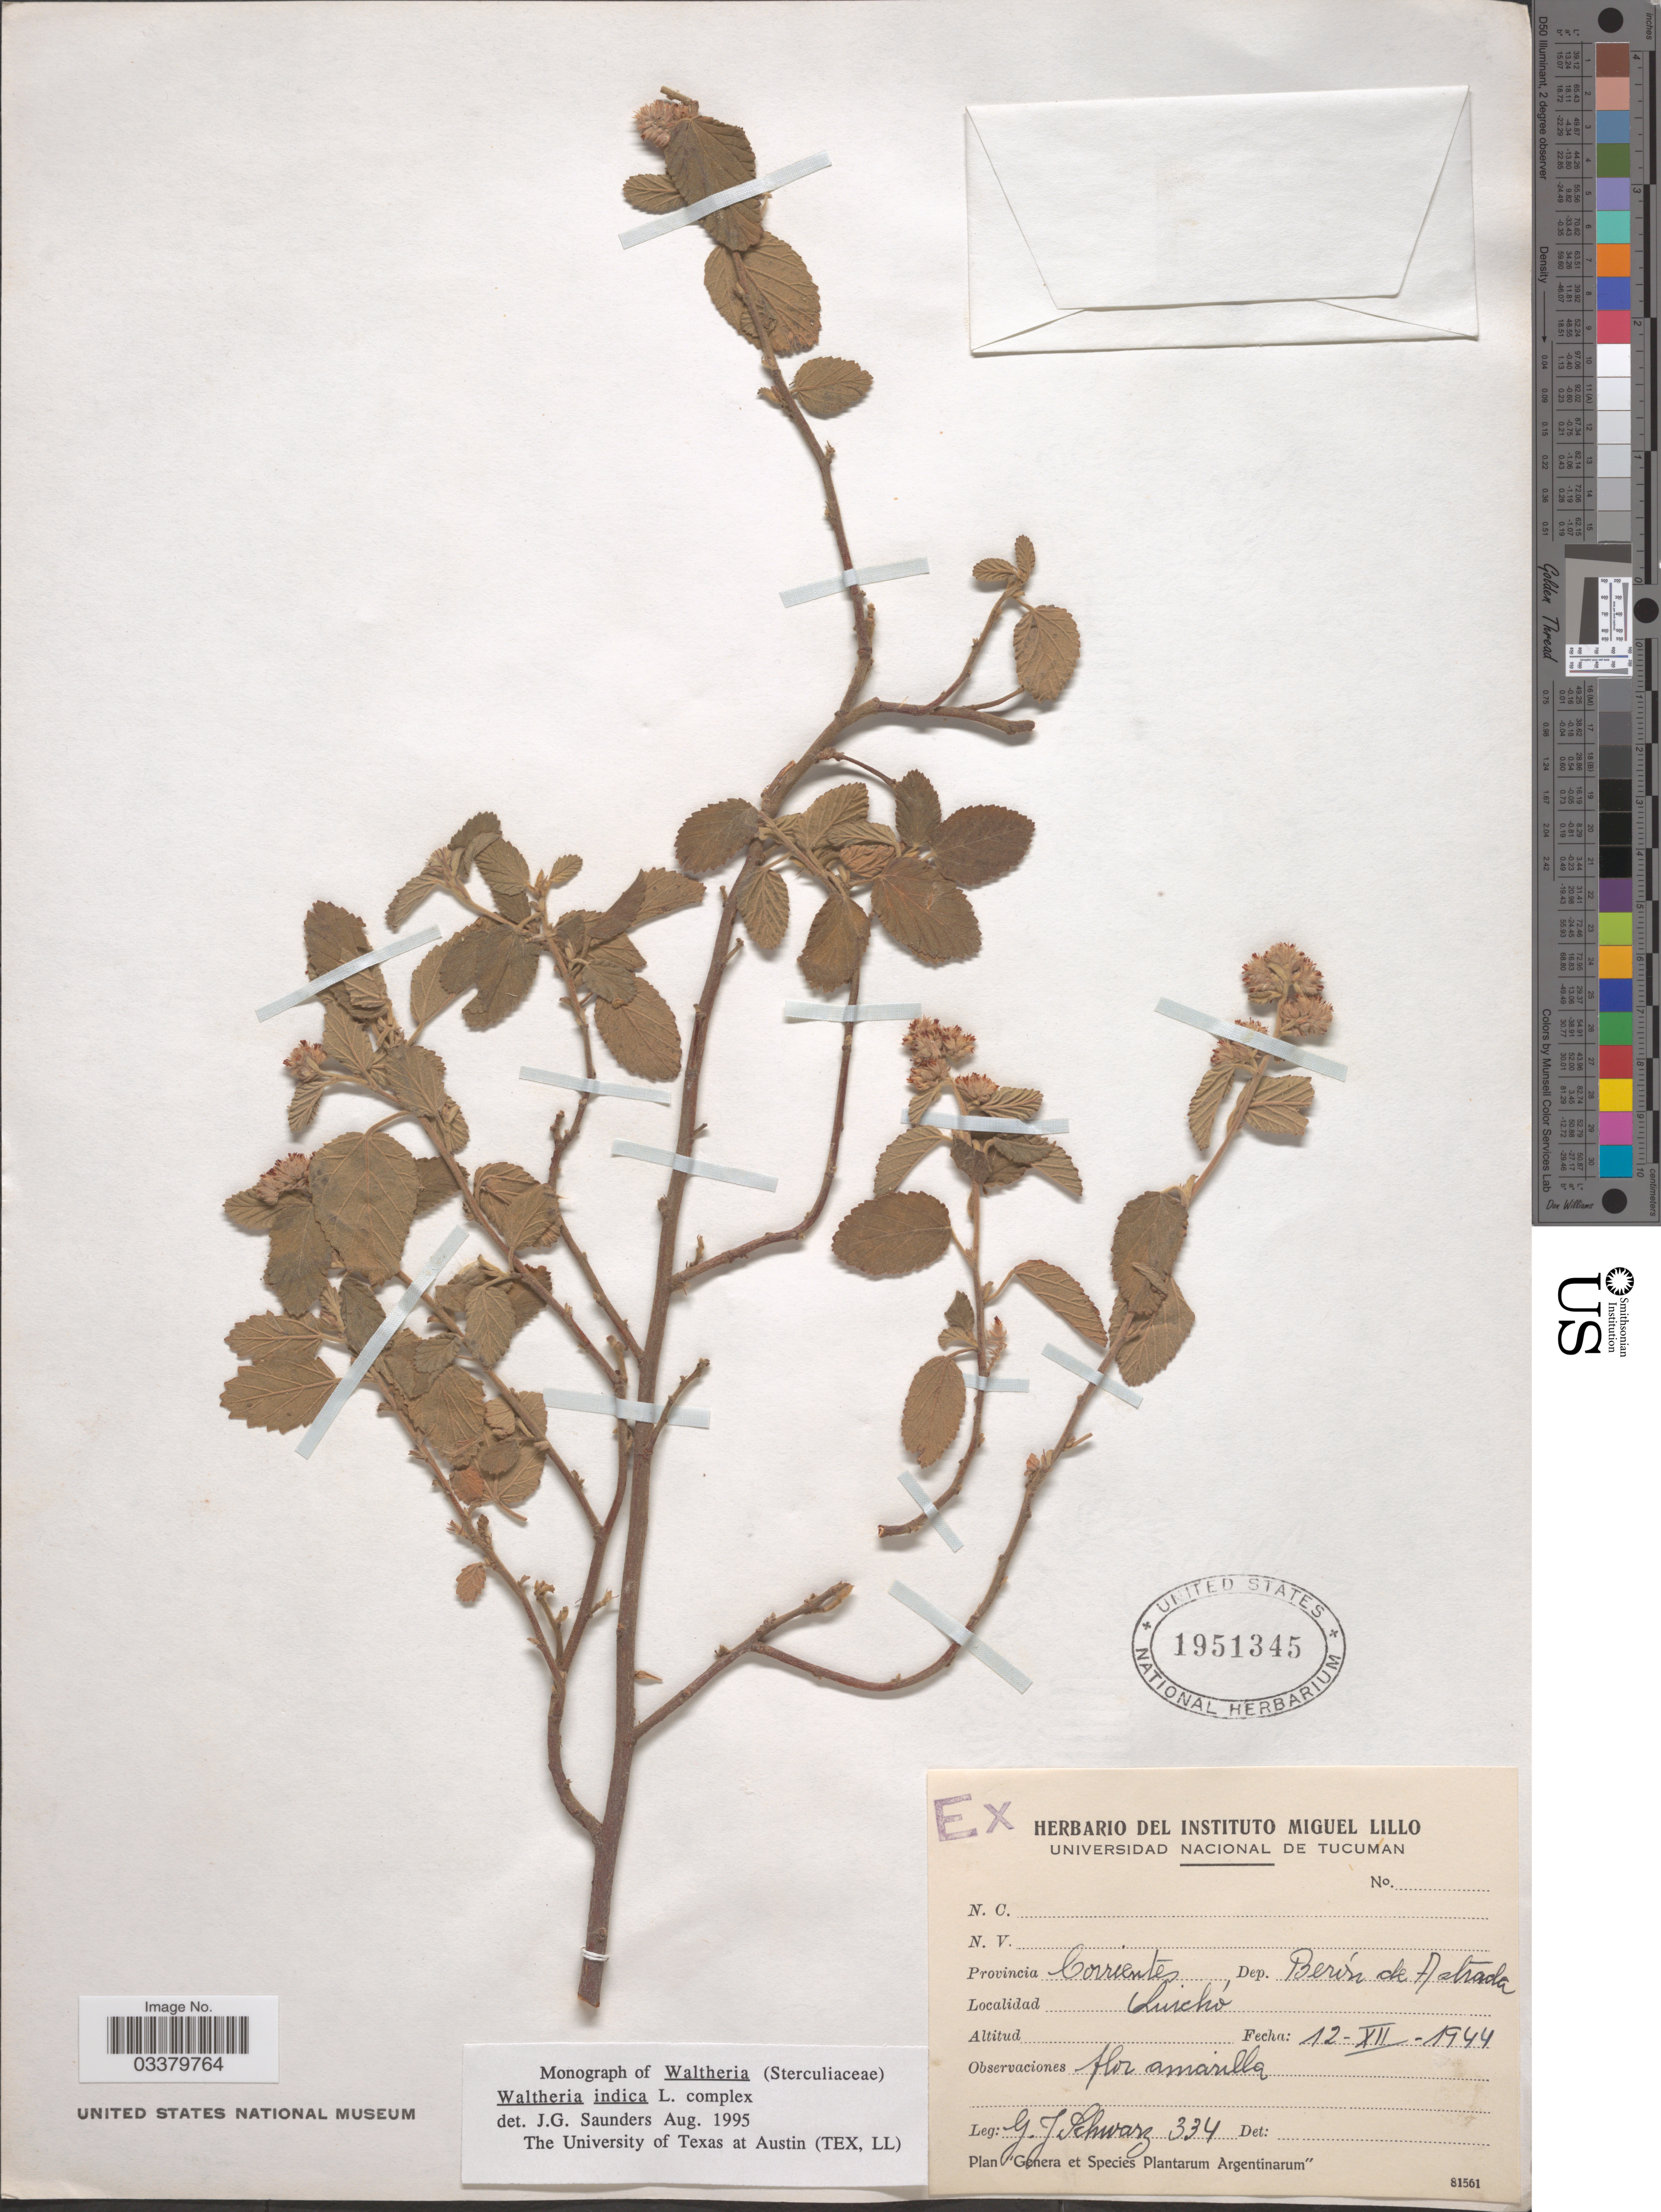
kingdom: Plantae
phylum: Tracheophyta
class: Magnoliopsida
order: Malvales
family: Malvaceae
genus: Waltheria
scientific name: Waltheria indica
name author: L.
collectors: G. J. Schwarz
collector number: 334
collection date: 1944-12-12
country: Argentina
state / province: Corrientes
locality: Dep. Berón de Astrada, Quichó..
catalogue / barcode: US 1951345